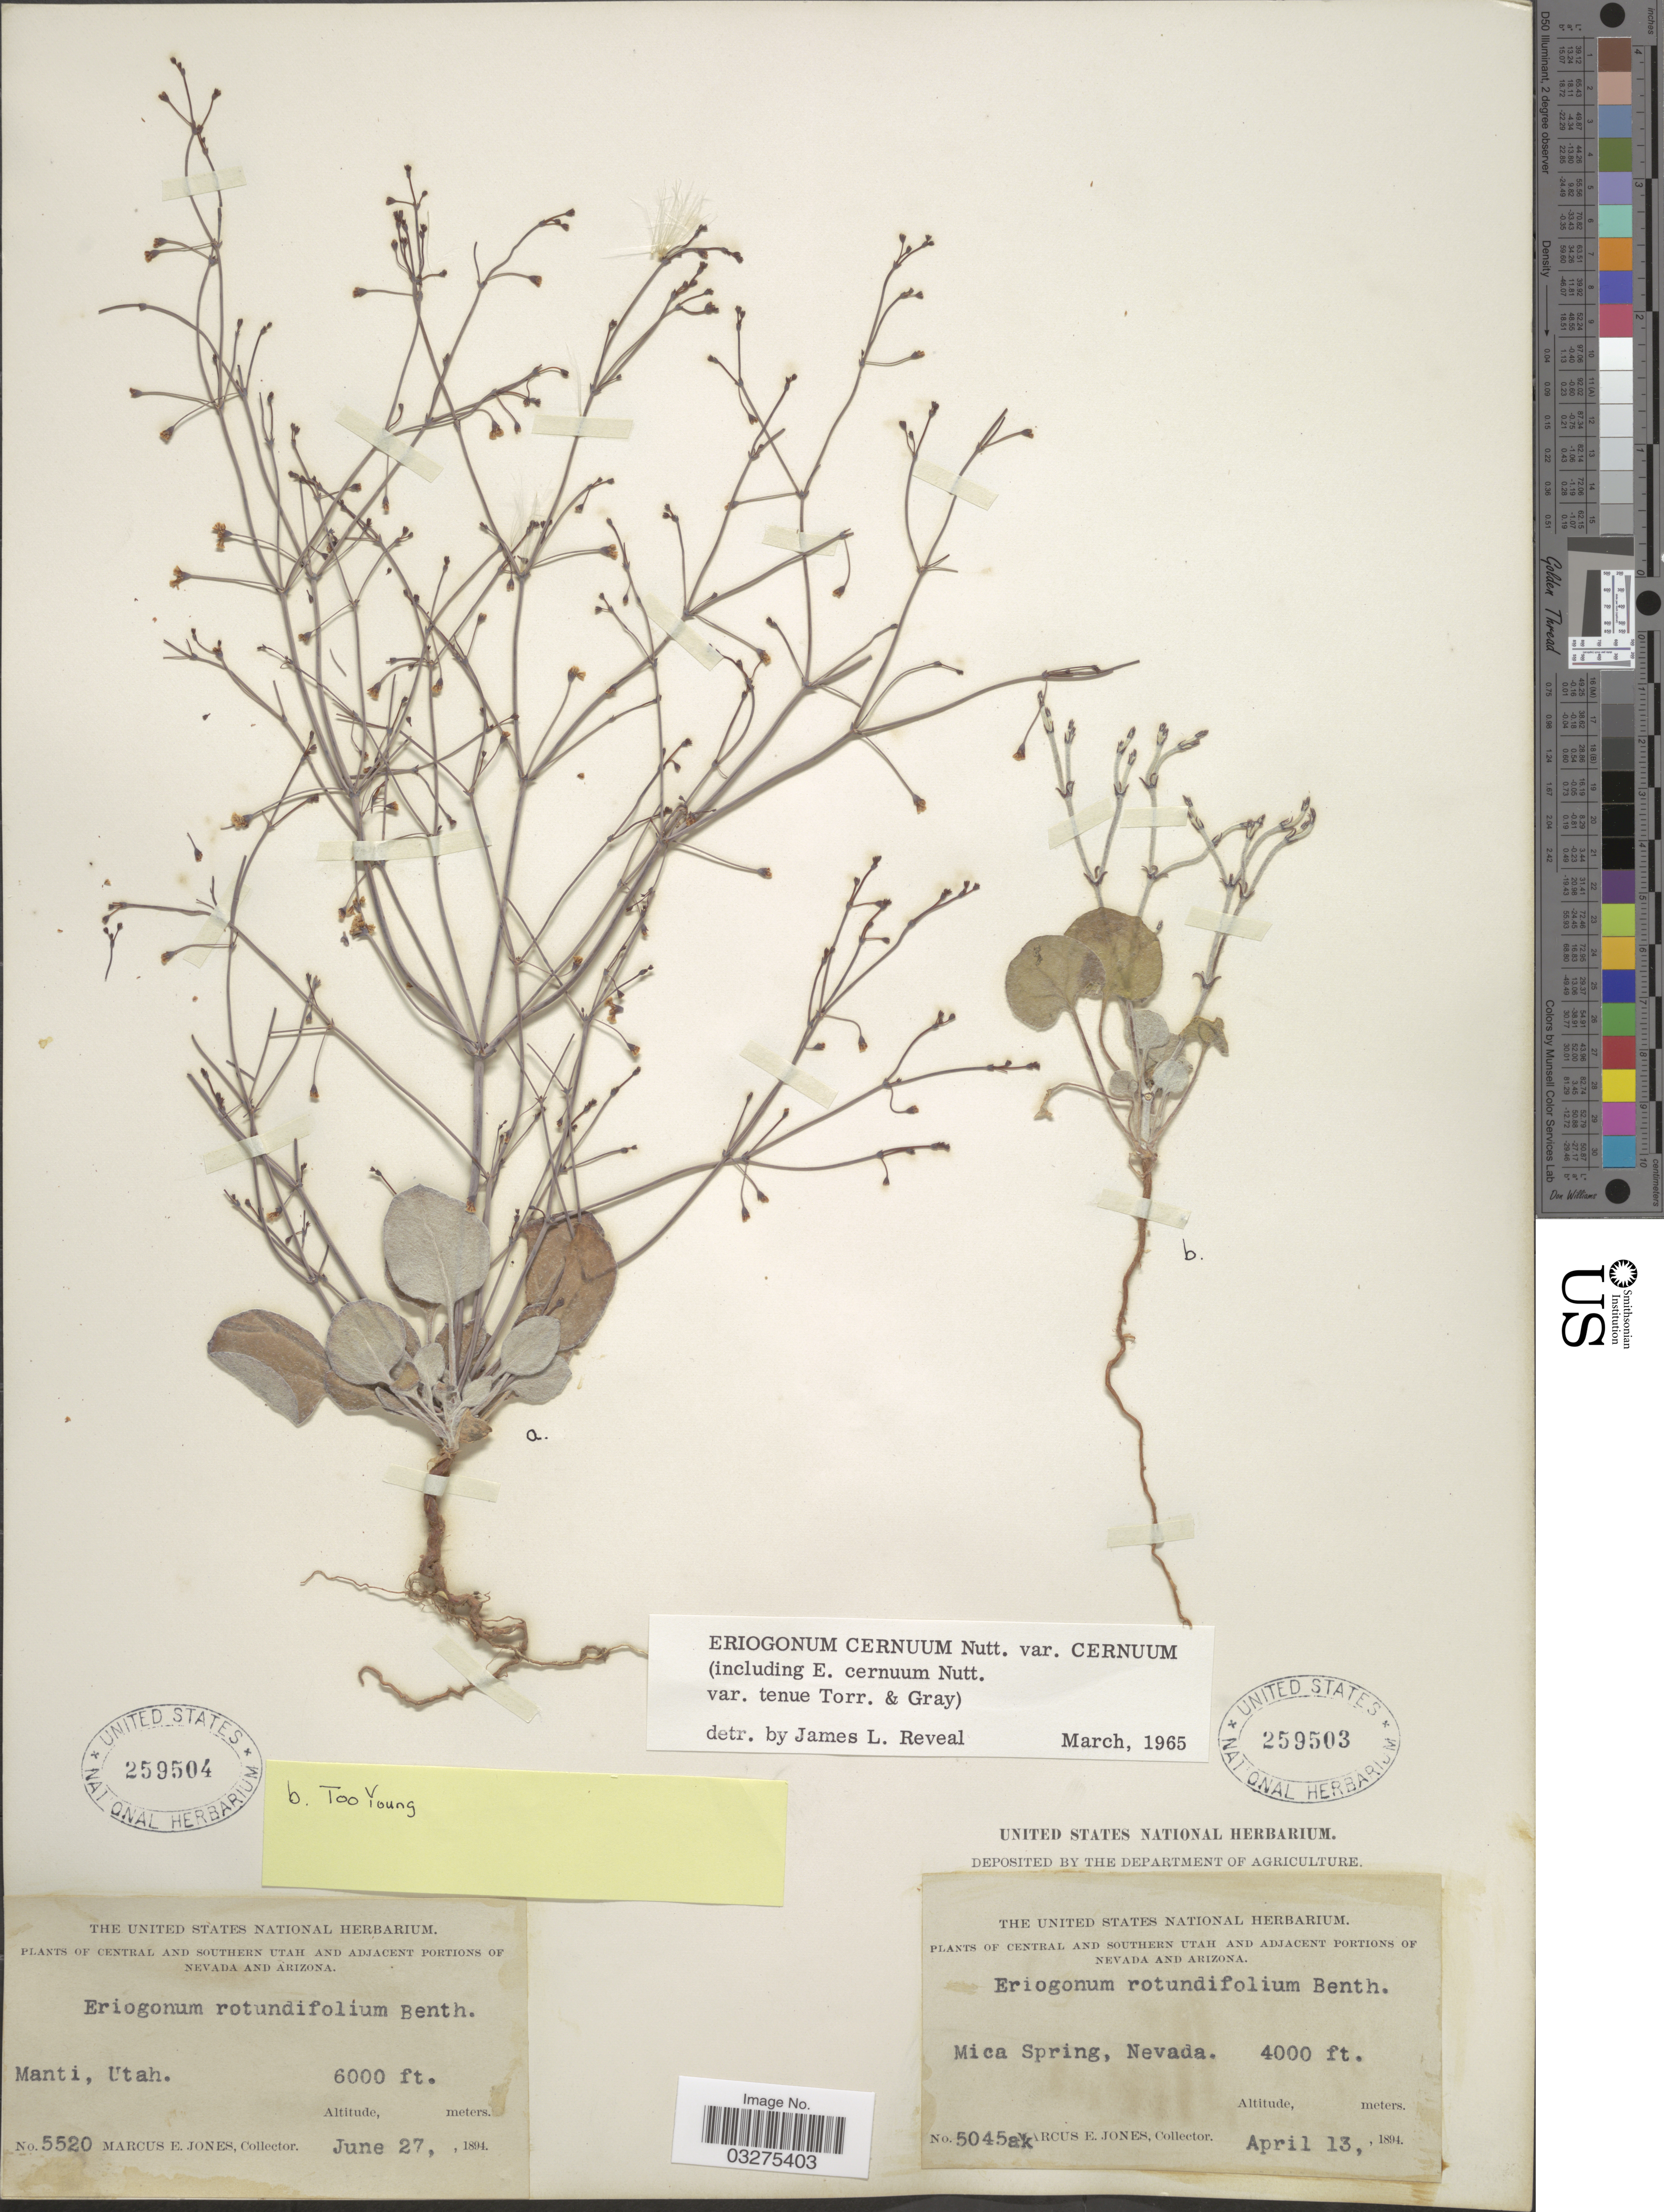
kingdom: Plantae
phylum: Tracheophyta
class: Magnoliopsida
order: Caryophyllales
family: Polygonaceae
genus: Eriogonum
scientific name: Eriogonum cernuum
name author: Nutt.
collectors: M. E. Jones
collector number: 5045ak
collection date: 1894-04-13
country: United States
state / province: Nevada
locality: Adjacent portions of Nevada. Mica Spring.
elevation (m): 1219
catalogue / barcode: US 259503-2